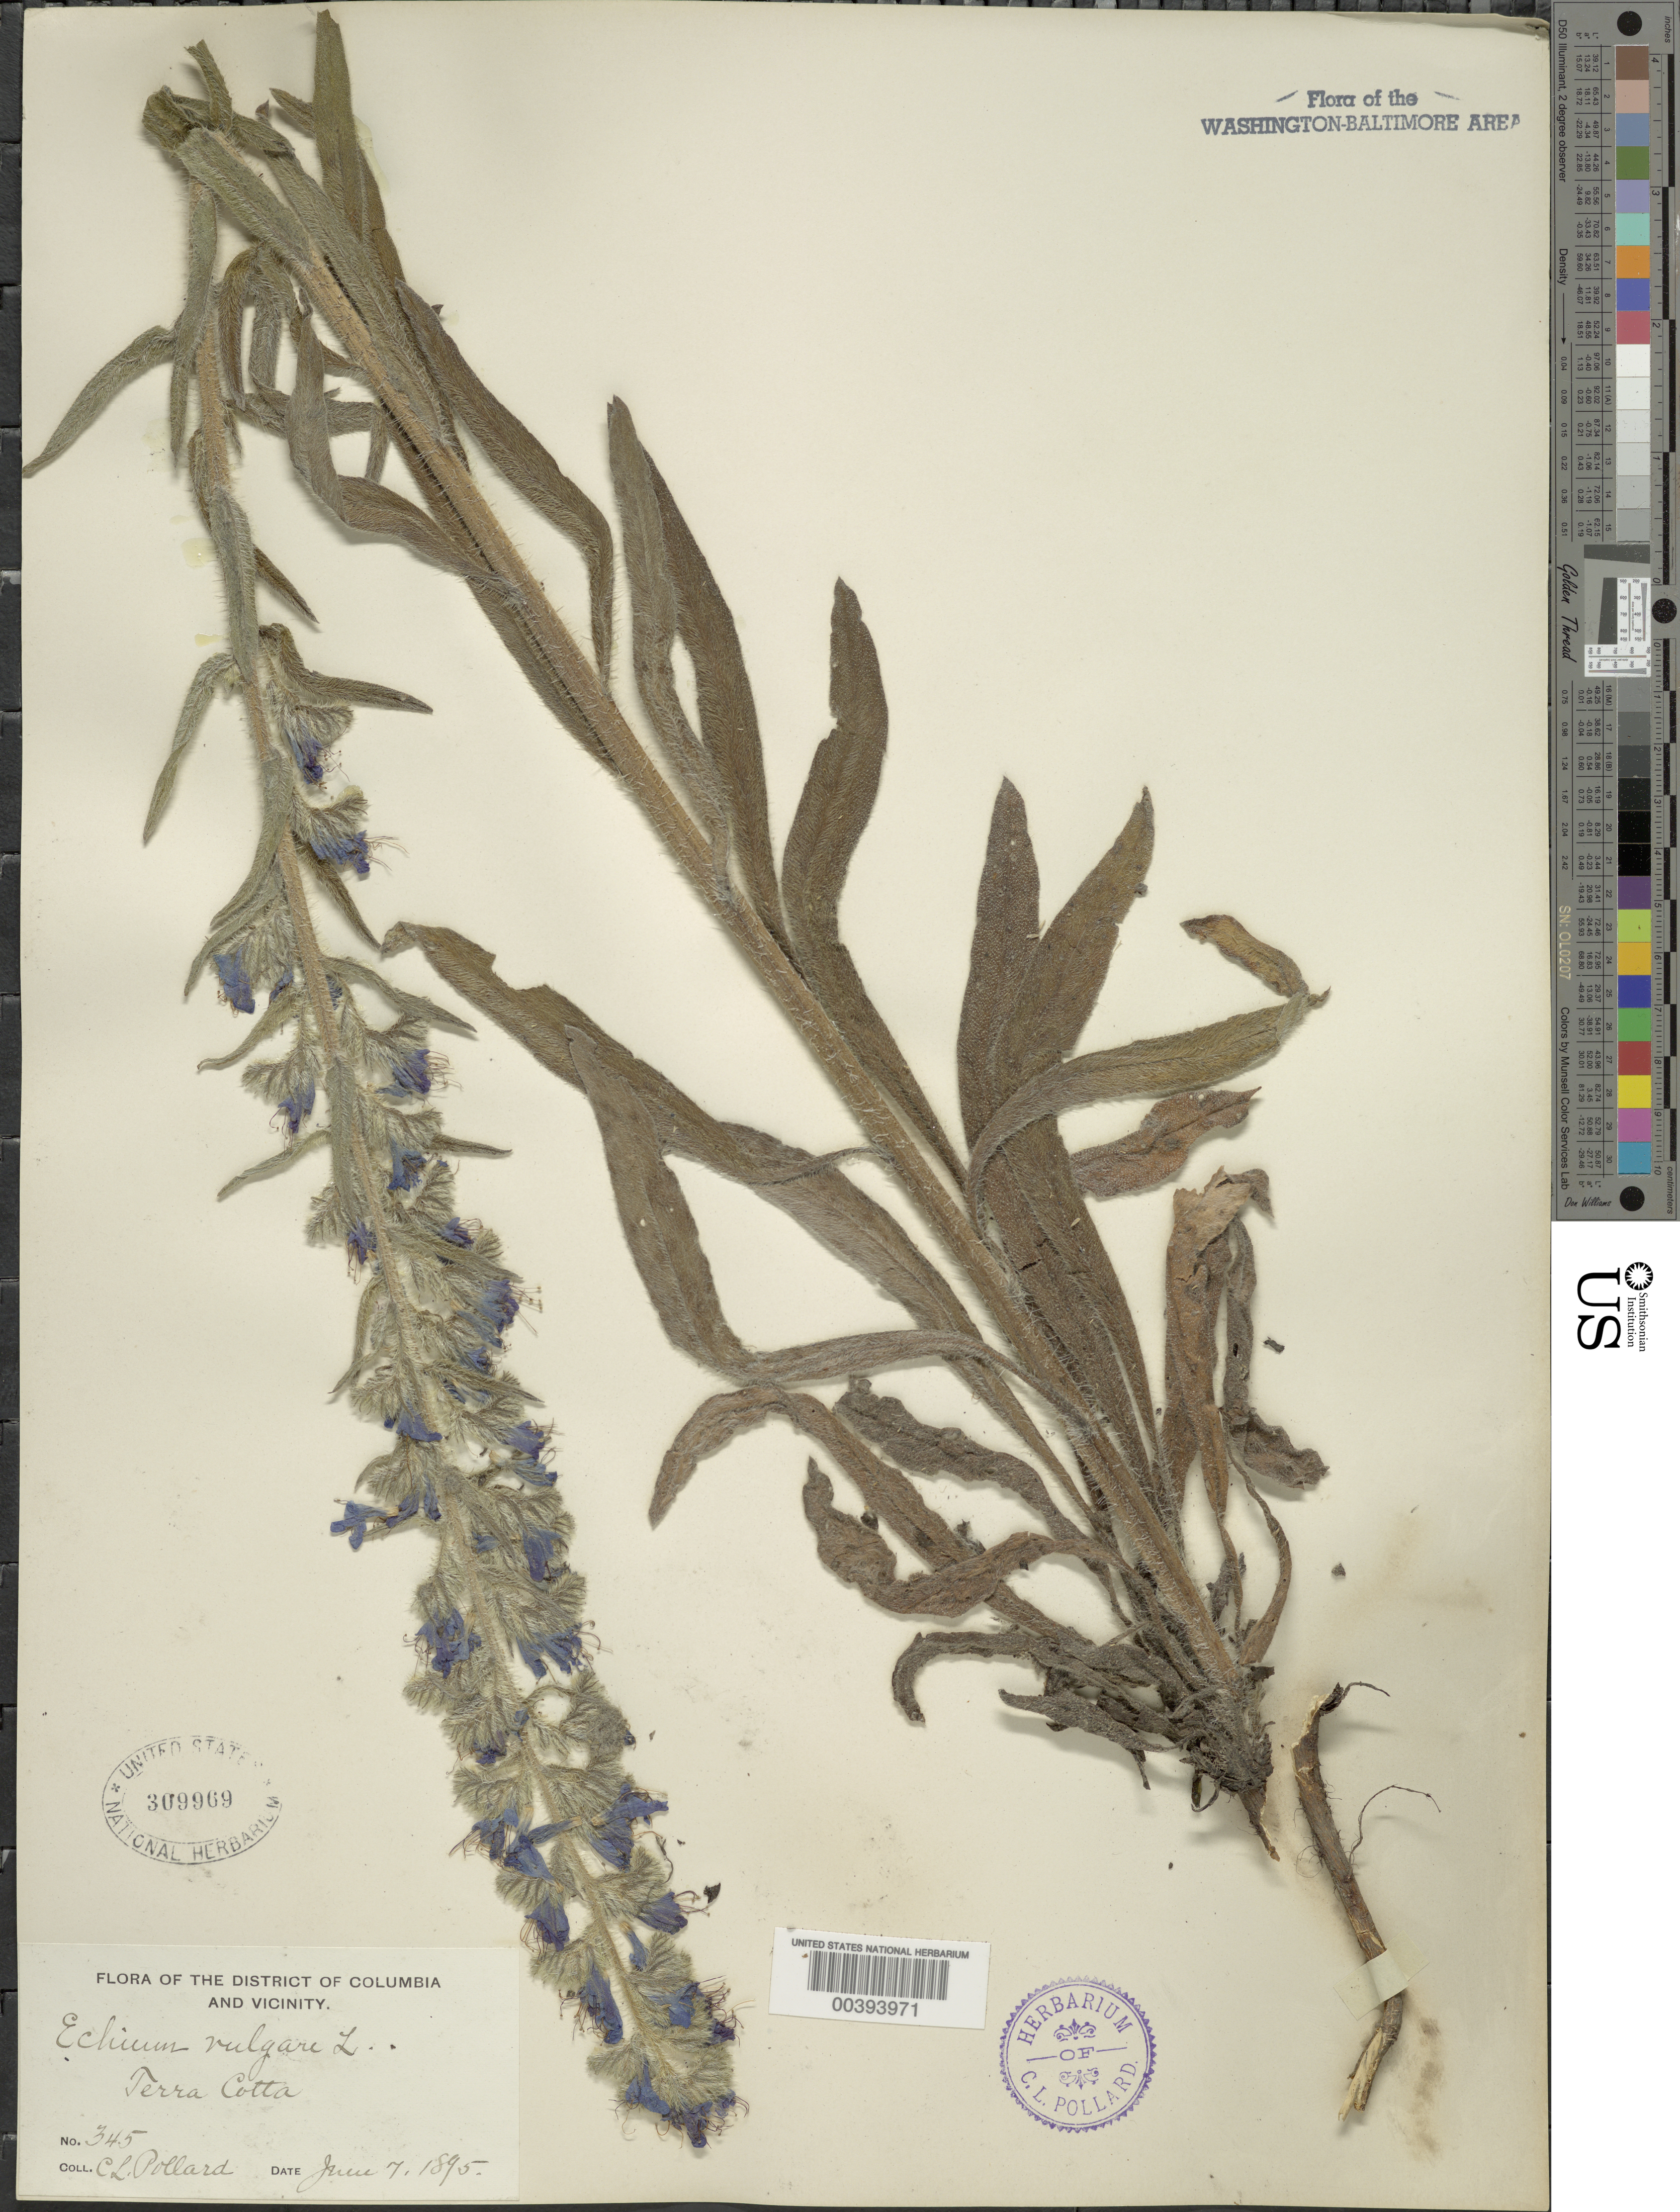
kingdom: Plantae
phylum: Tracheophyta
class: Magnoliopsida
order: Boraginales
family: Boraginaceae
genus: Echium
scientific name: Echium vulgare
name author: L.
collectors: C. L. Pollard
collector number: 345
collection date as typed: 07 Jun 1895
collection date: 1895-06-07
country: United States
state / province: District of Columbia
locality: Terra Cotta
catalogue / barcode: US 309969